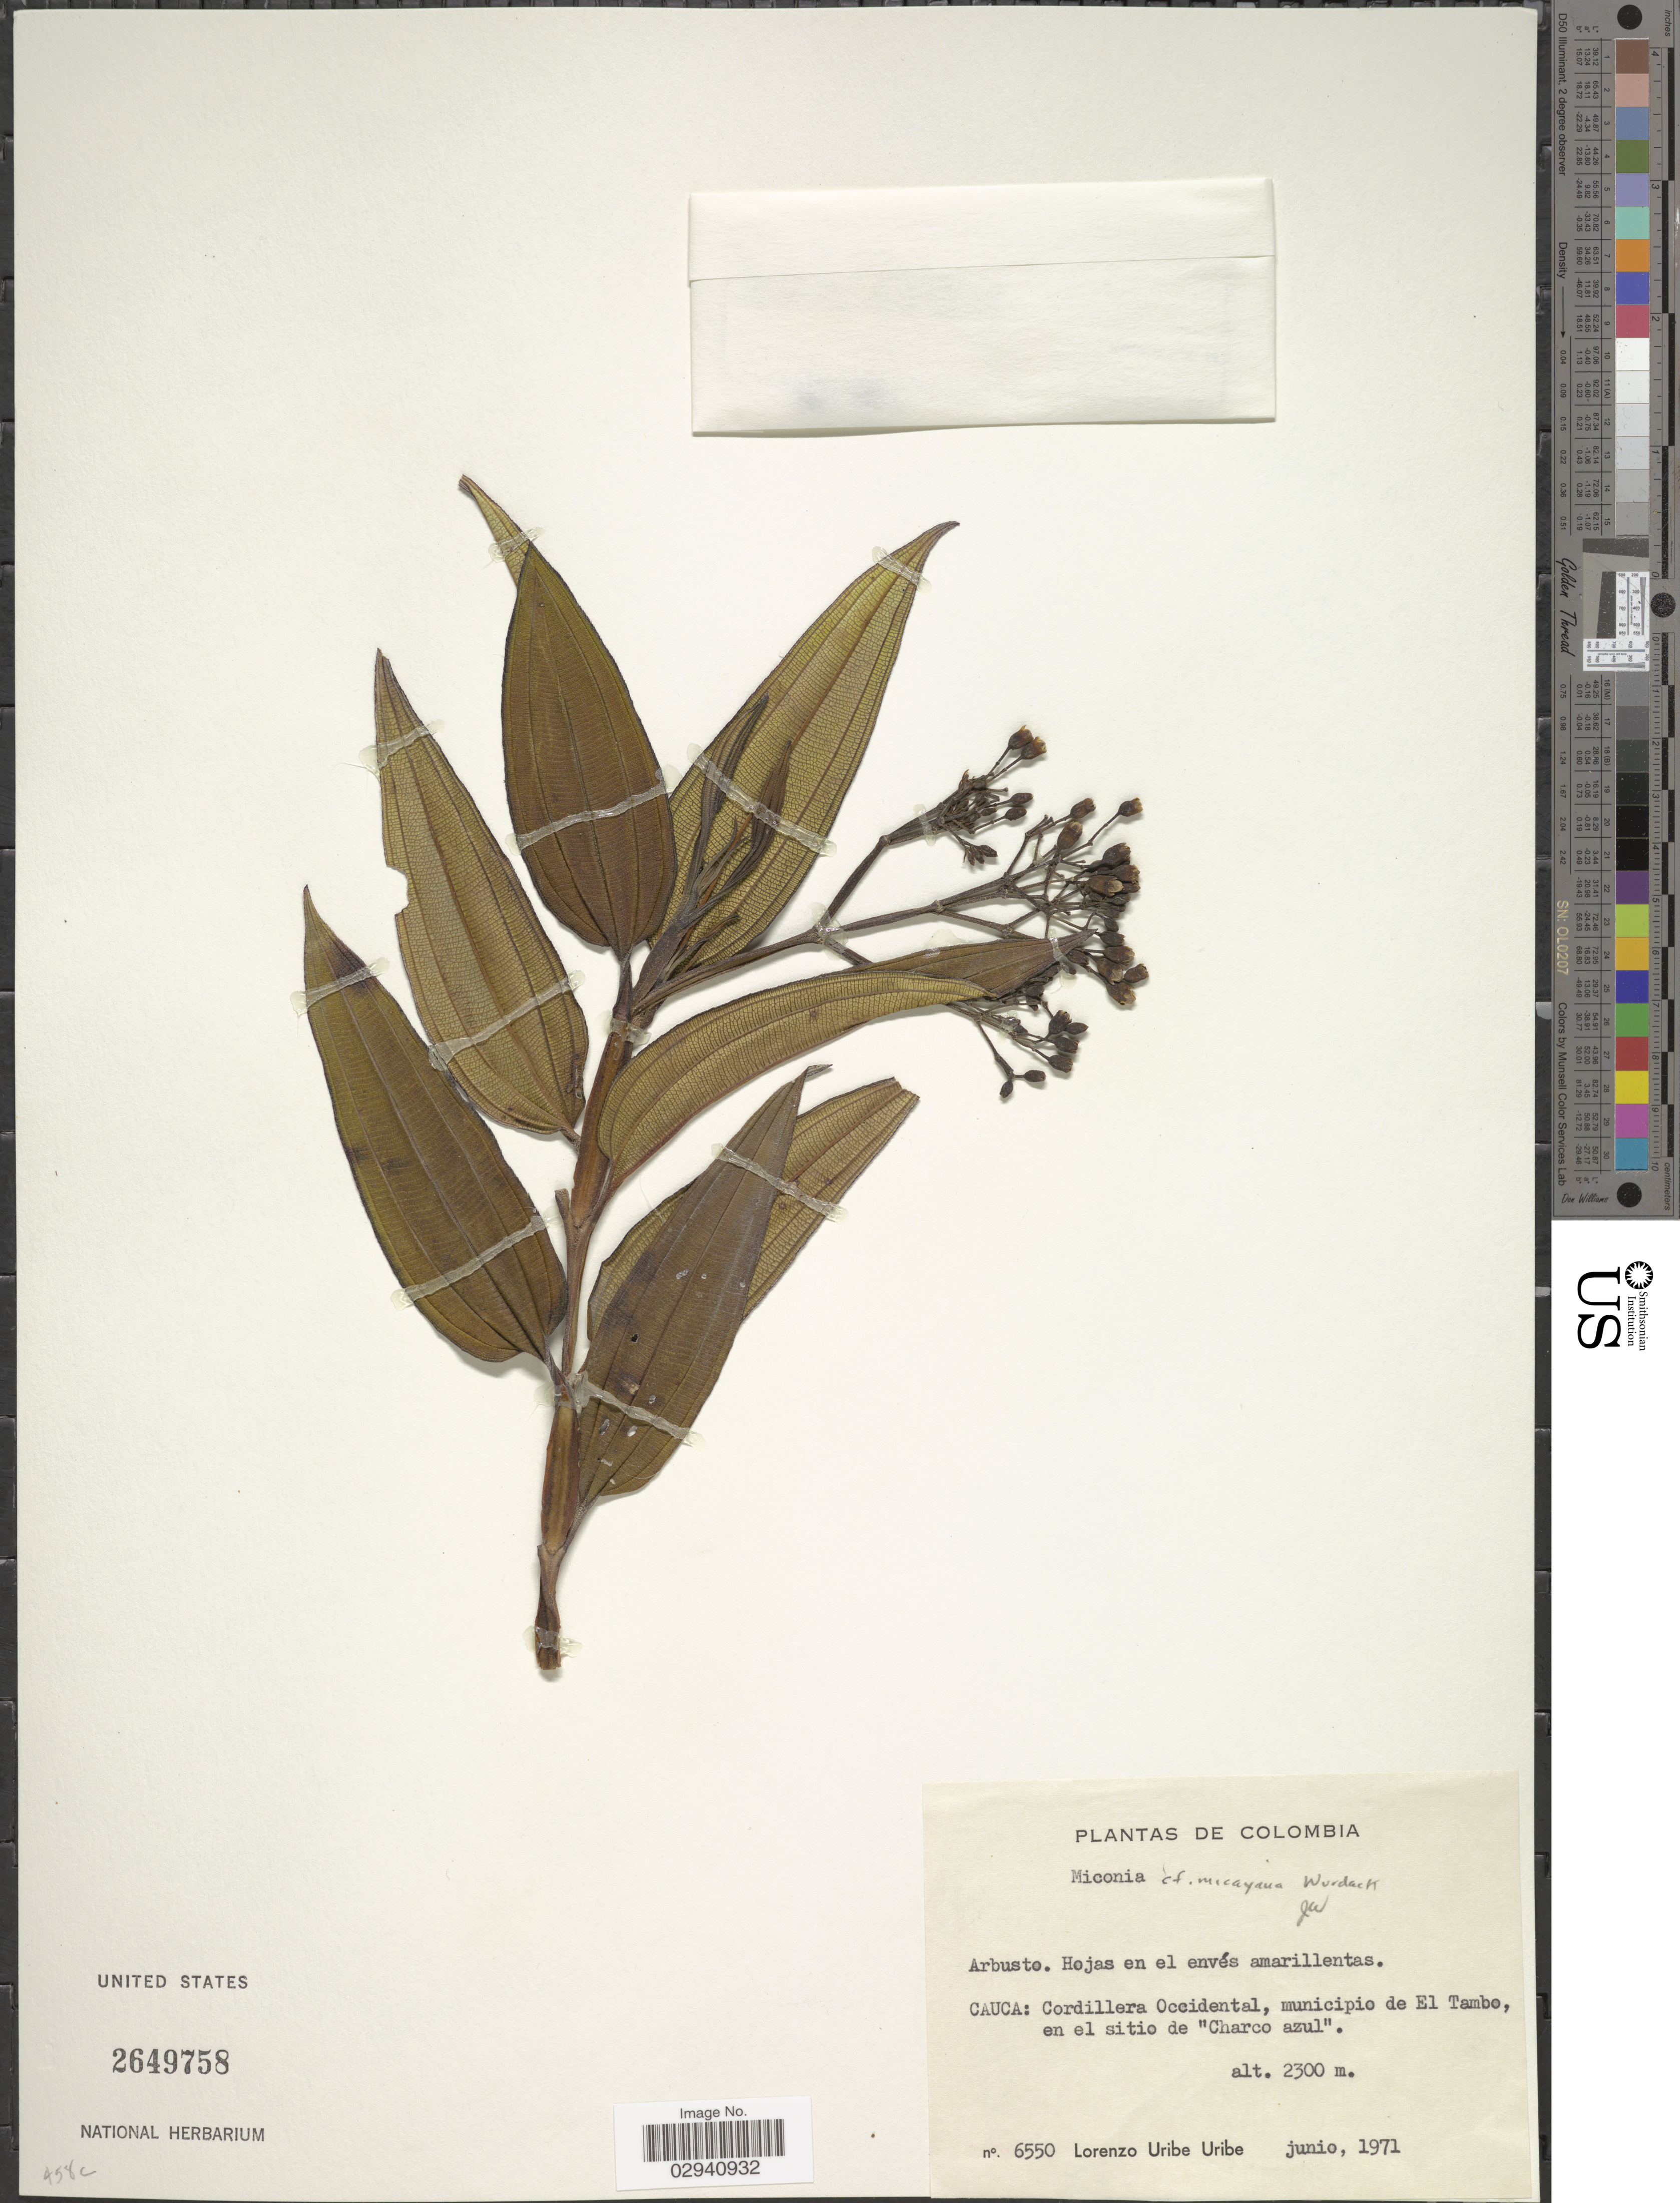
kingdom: Plantae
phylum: Tracheophyta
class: Magnoliopsida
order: Myrtales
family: Melastomataceae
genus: Miconia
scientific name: Miconia micayana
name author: Wurdack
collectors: L. Uribe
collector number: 6550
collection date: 1971-06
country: Colombia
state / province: Cauca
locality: Cordillera Occidental, municipio de El Tambo, en el sitio de "Charco azul".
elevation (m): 2300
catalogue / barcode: US 2649758